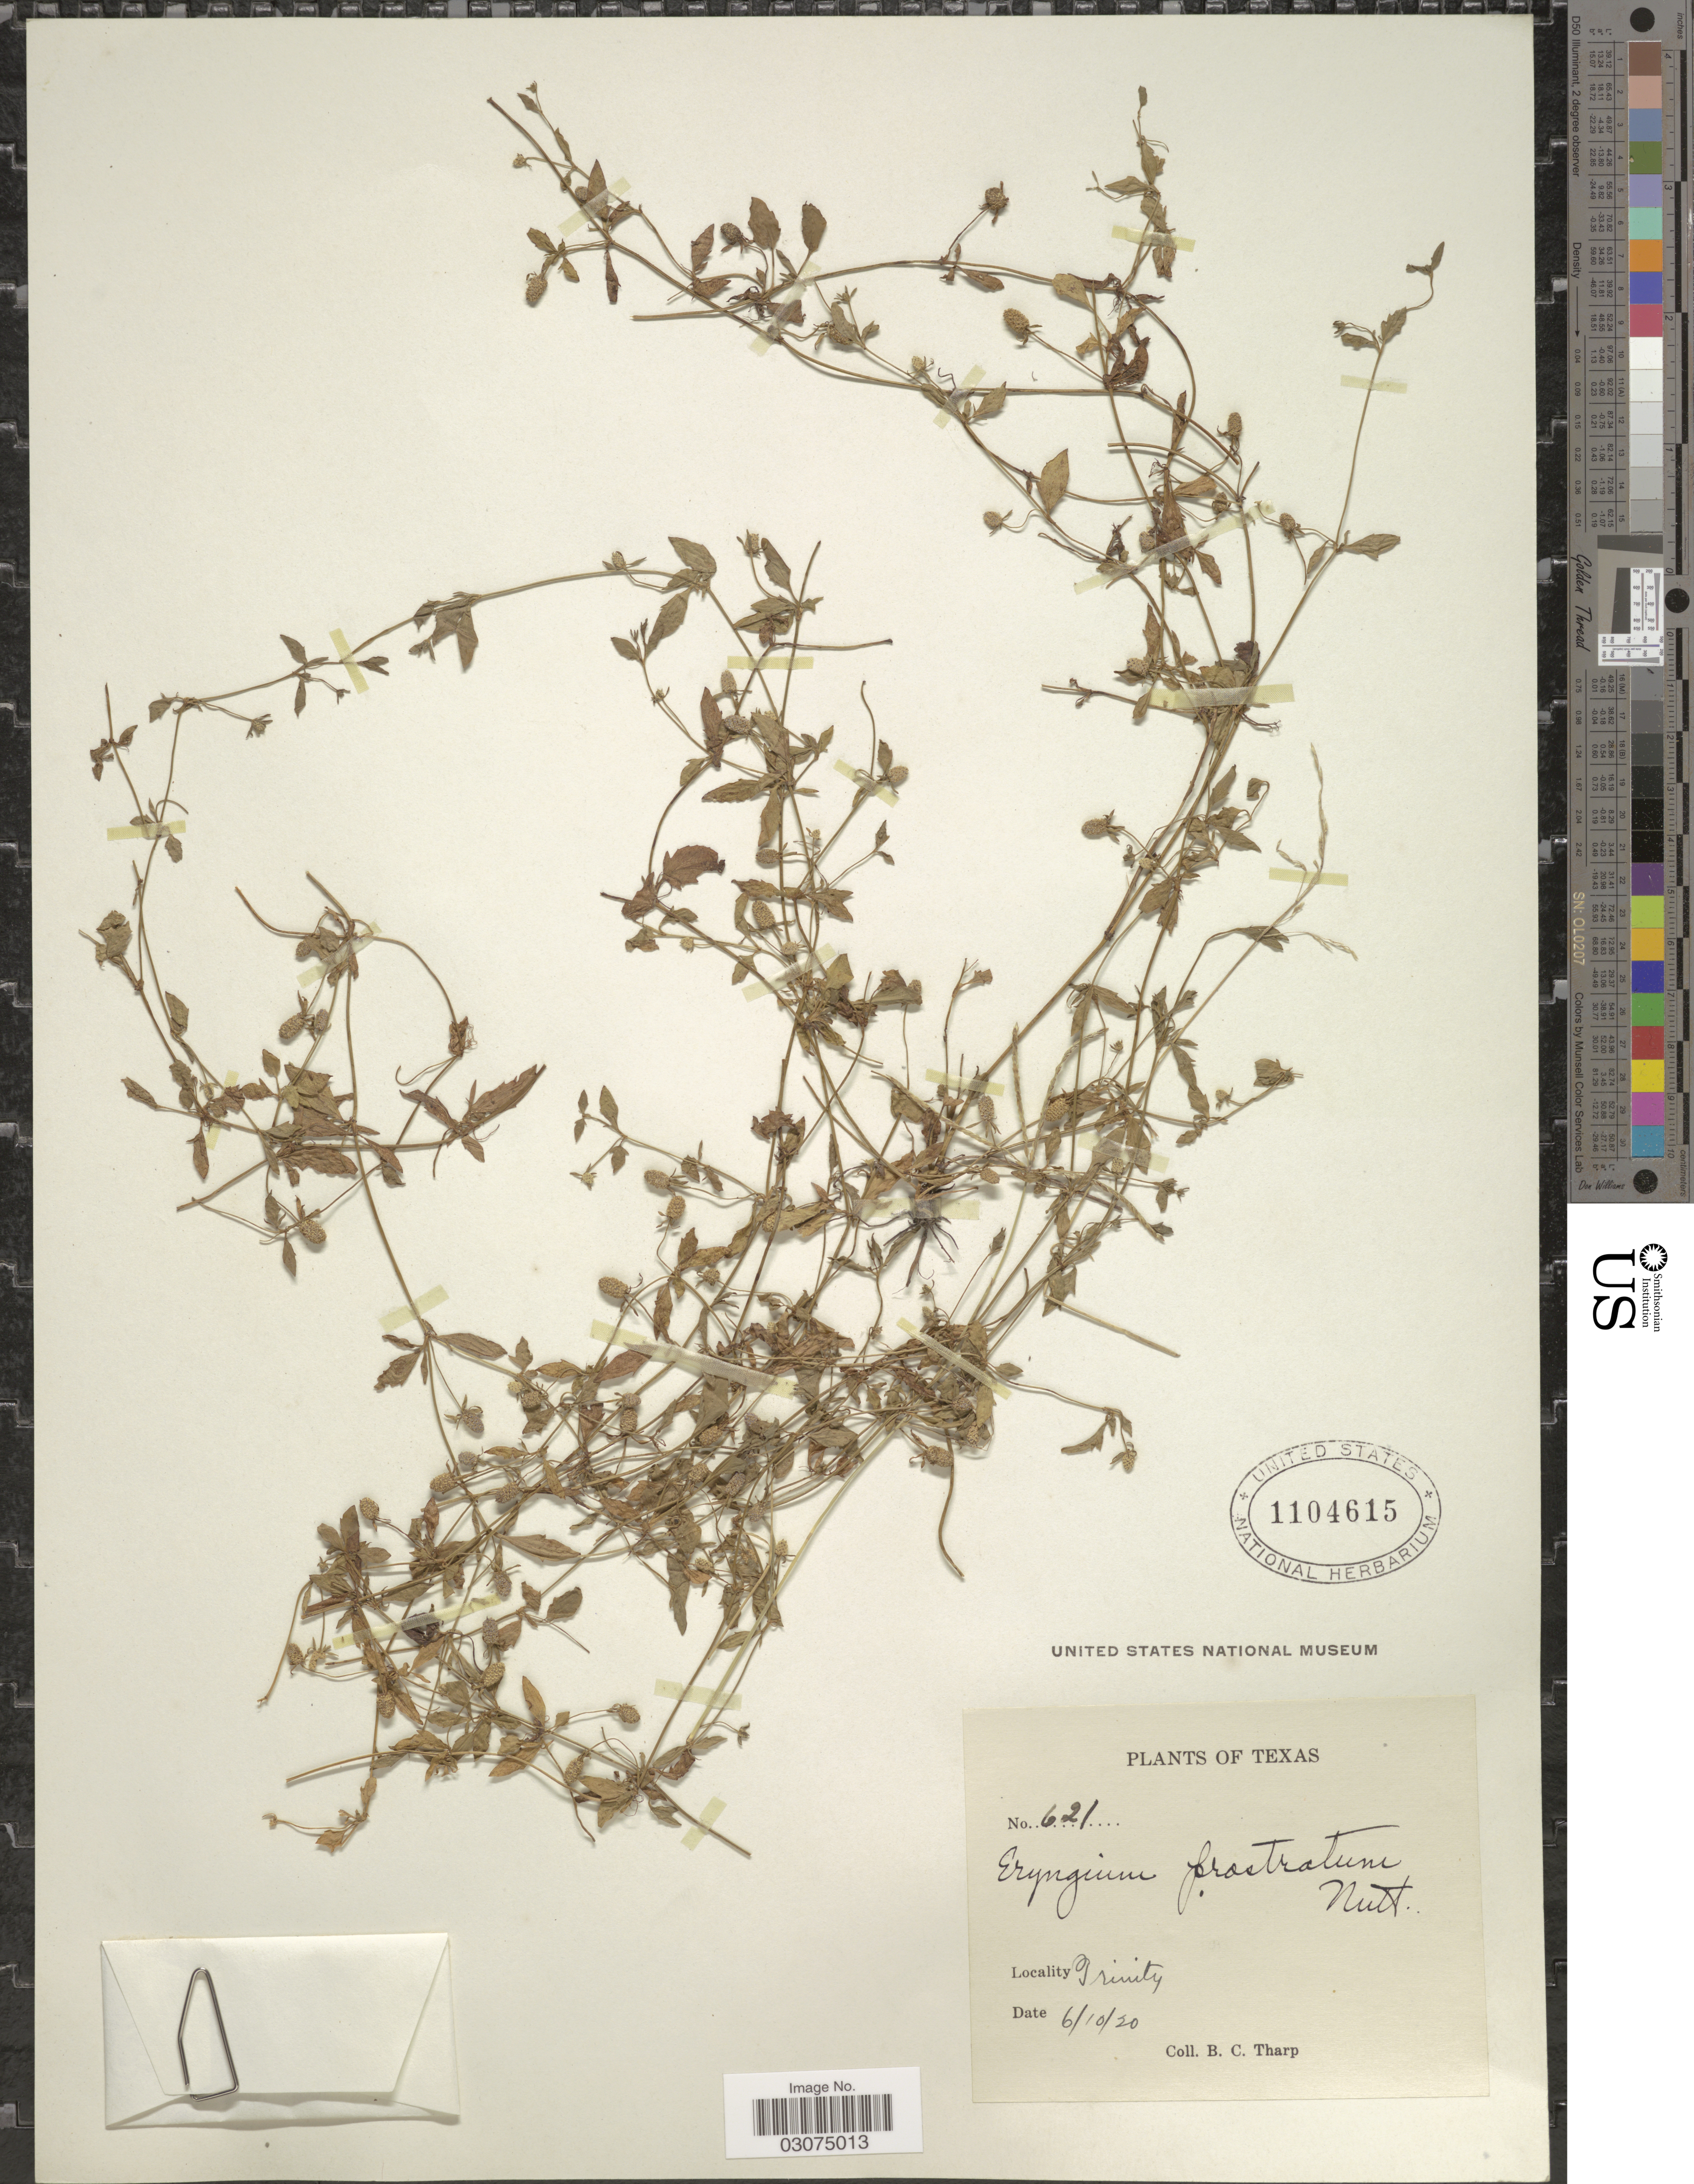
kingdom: Plantae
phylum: Tracheophyta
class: Magnoliopsida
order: Apiales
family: Apiaceae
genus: Eryngium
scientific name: Eryngium prostratum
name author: Nutt. ex DC.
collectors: B. C. Tharp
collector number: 621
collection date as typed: Transcribed d/m/y: 10/6/20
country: United States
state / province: Texas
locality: Trinity.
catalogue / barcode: US 1104615